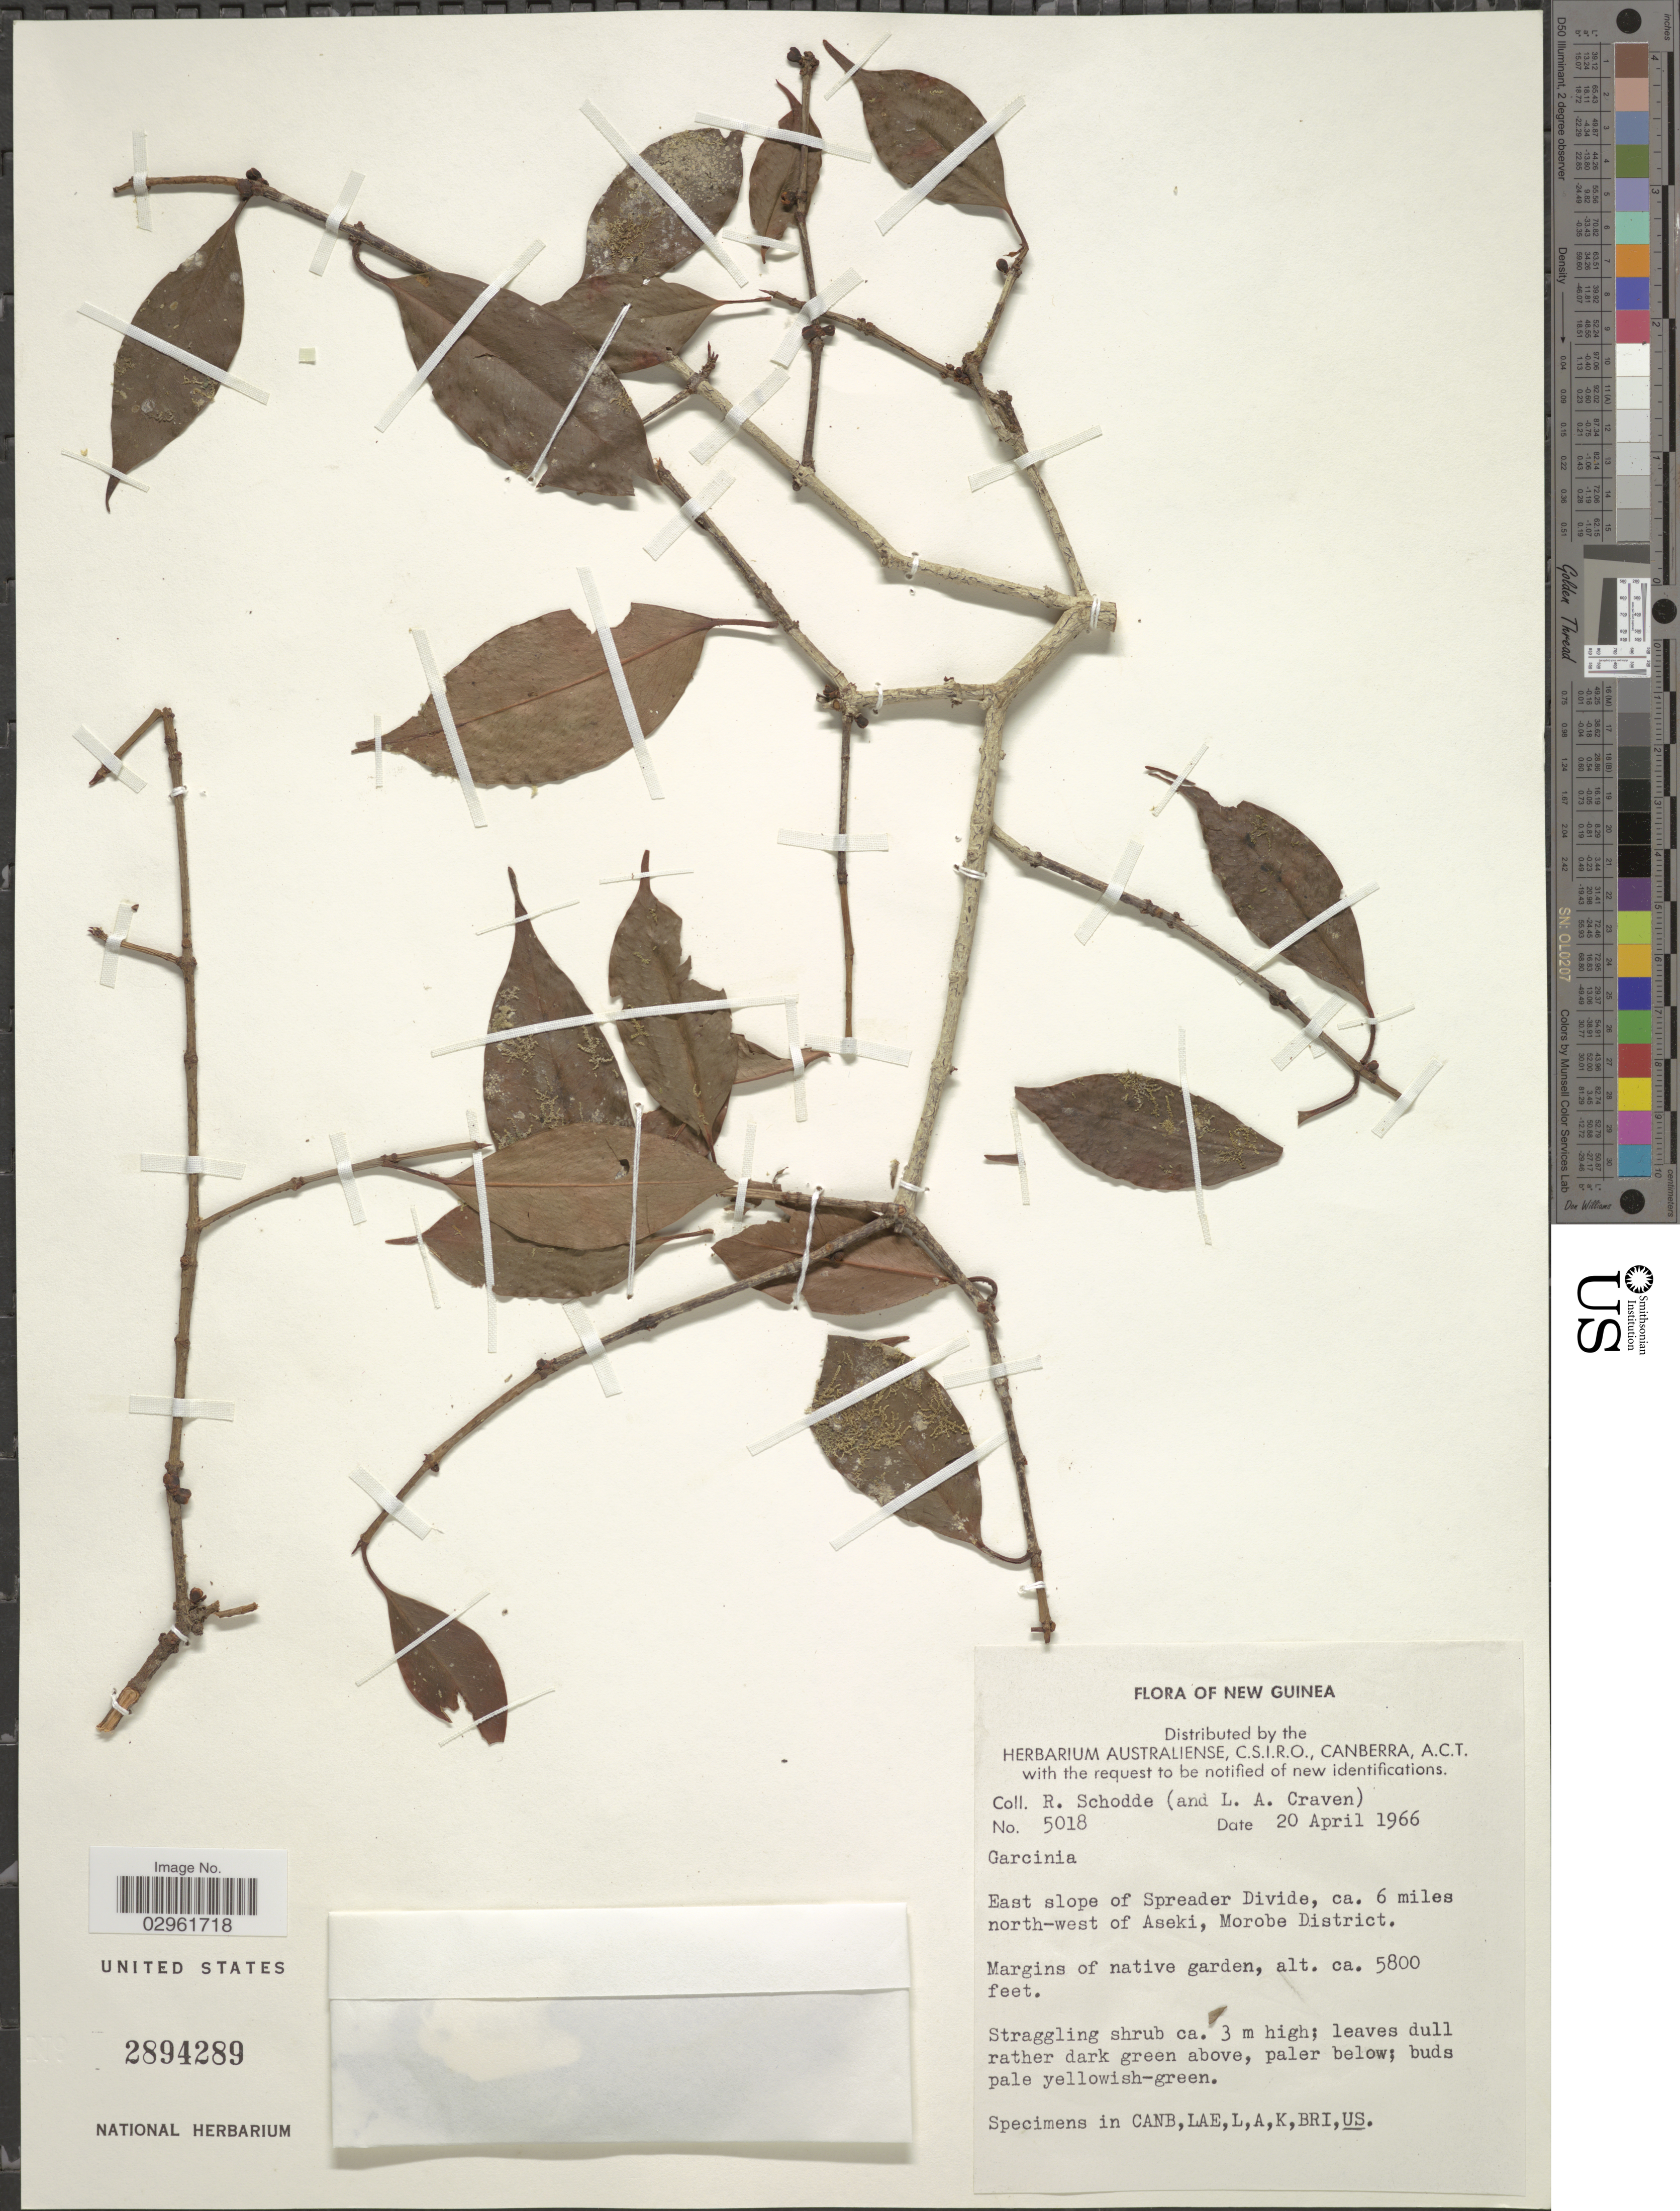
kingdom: Plantae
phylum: Tracheophyta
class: Magnoliopsida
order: Malpighiales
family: Clusiaceae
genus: Garcinia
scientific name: Garcinia sp.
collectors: R. Schodde & L. A. Craven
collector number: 5018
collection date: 1966-04-20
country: Papua New Guinea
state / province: Morobe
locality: New Guinea. East slope of Spreader Divide, ca. 6 miles north-west of Aseki, Morobe District.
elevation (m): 1768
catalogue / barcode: US 2894289